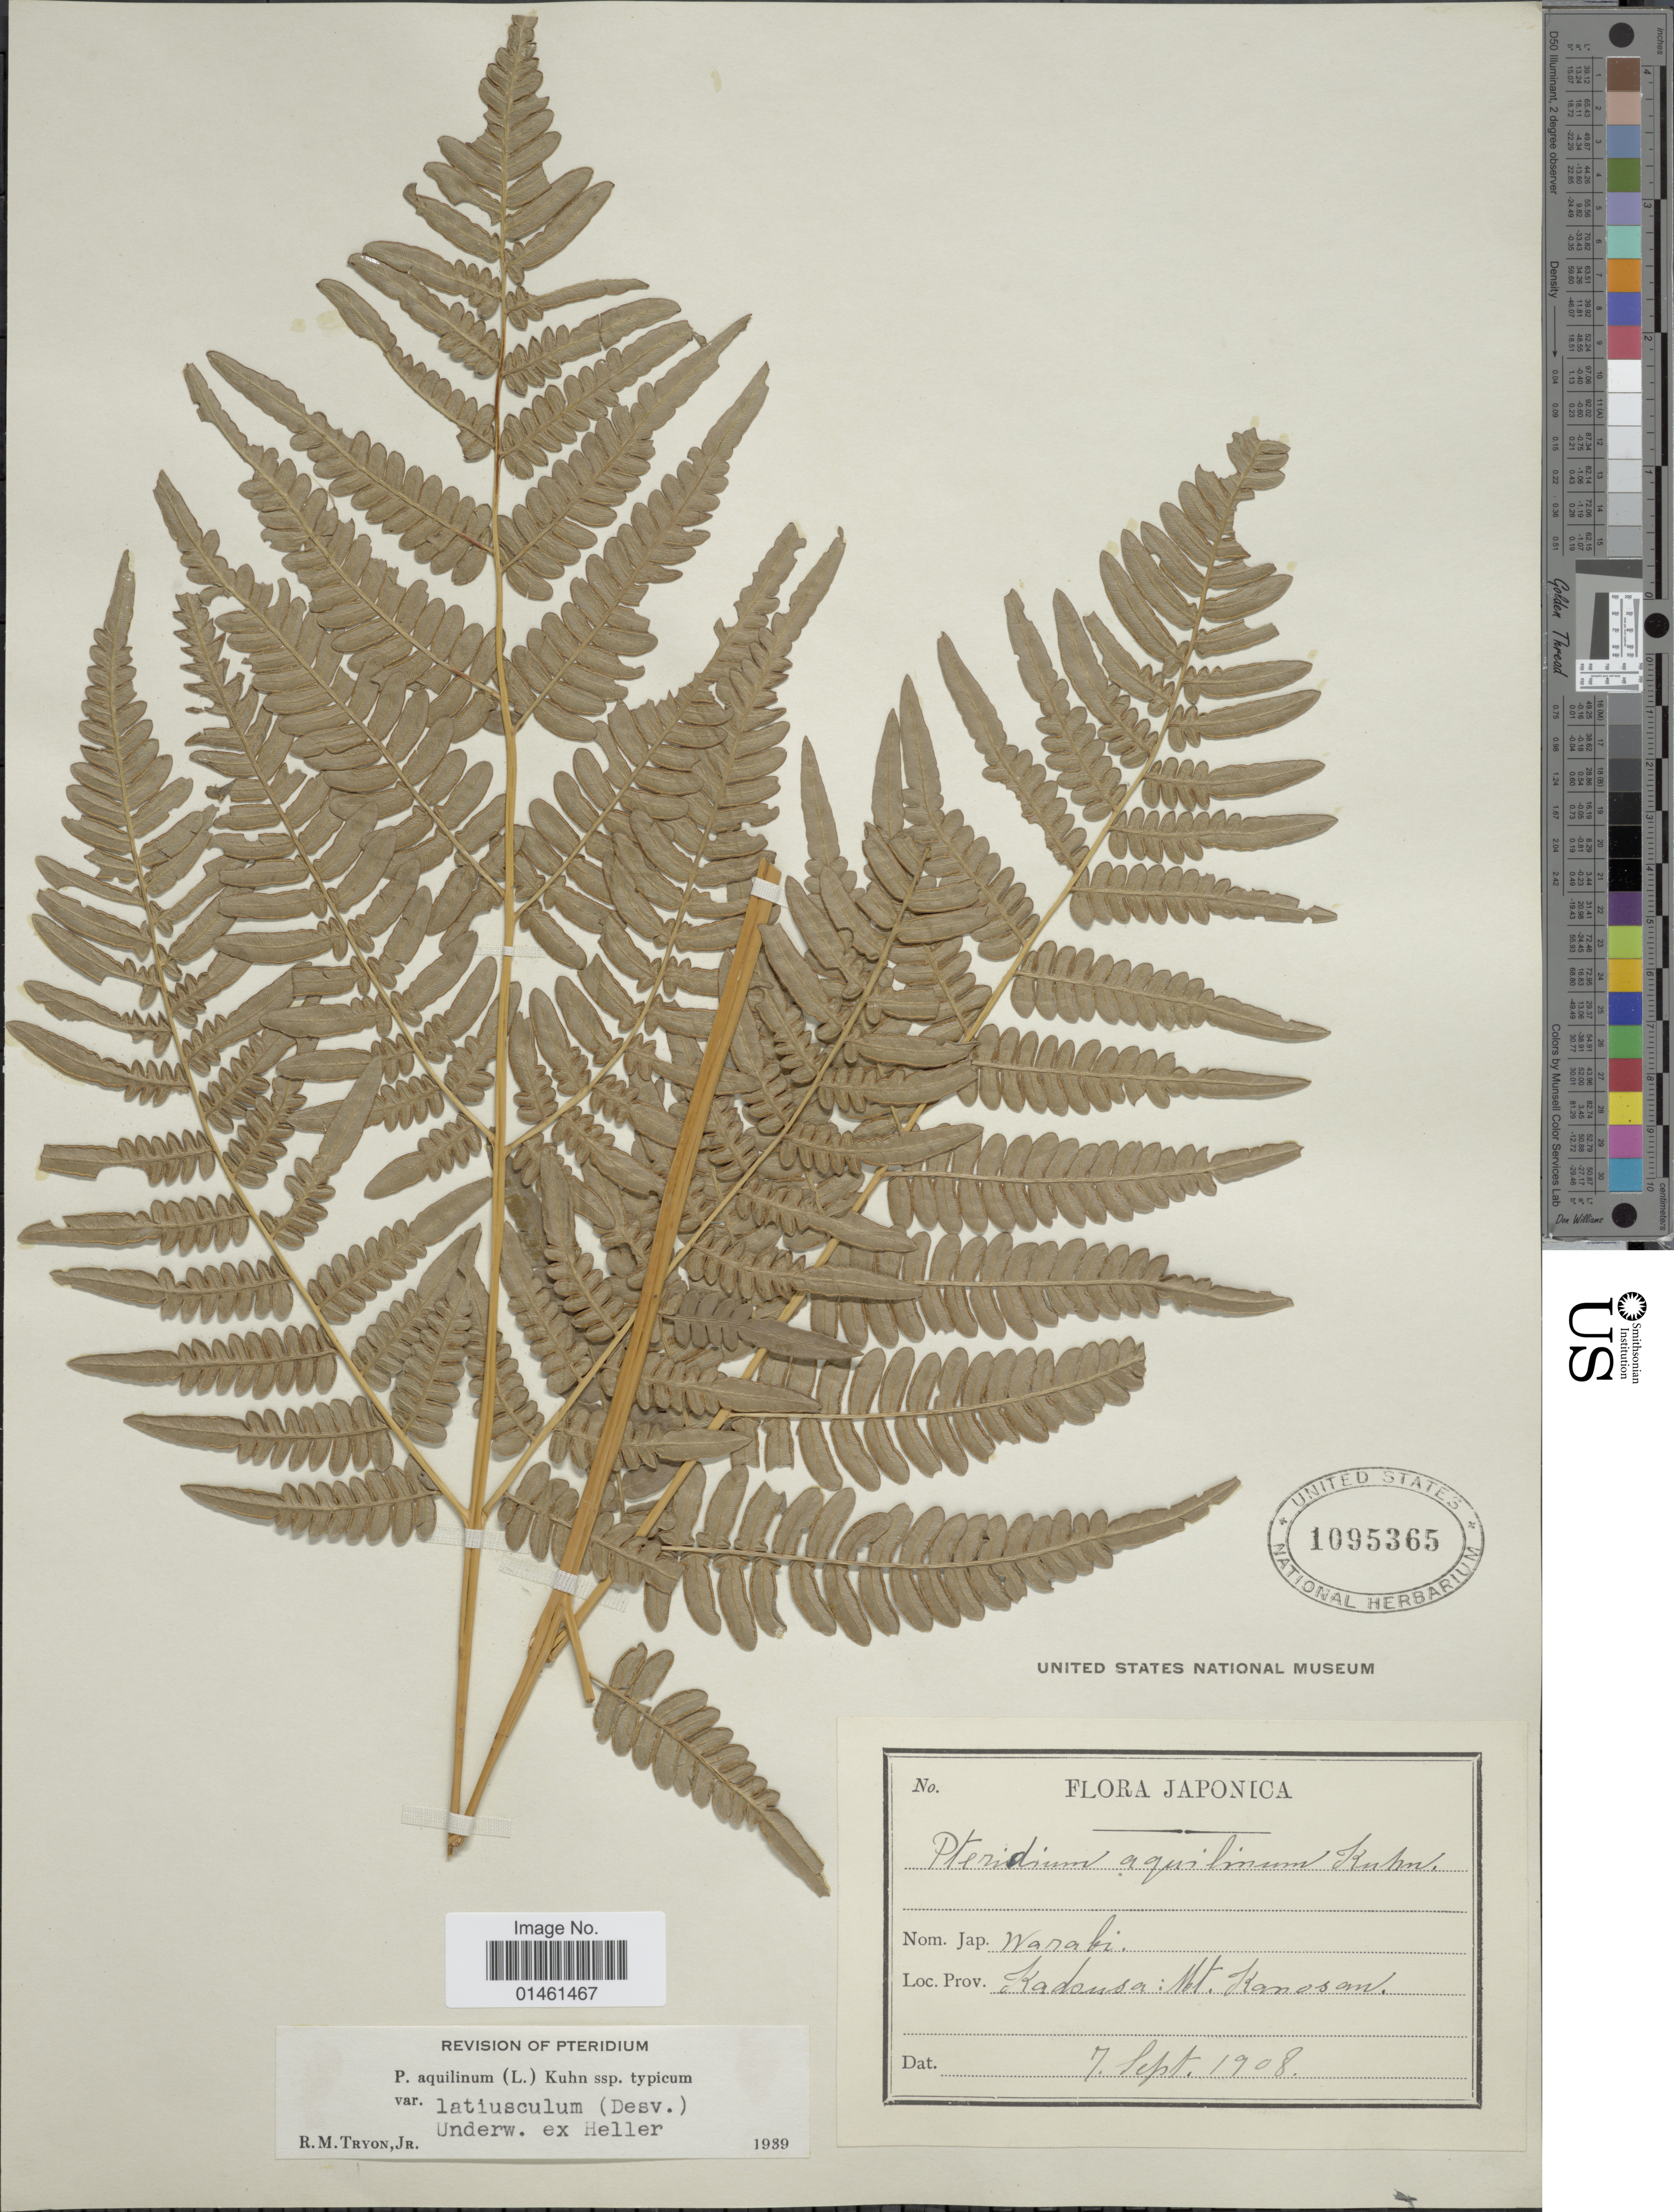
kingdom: Plantae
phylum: Tracheophyta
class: Polypodiopsida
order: Polypodiales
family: Dennstaedtiaceae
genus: Pteridium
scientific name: Pteridium aquilinum var. latiusculum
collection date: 1908-09-07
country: Japan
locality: Kadousa: Mt. Kanosan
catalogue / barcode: US 1095365